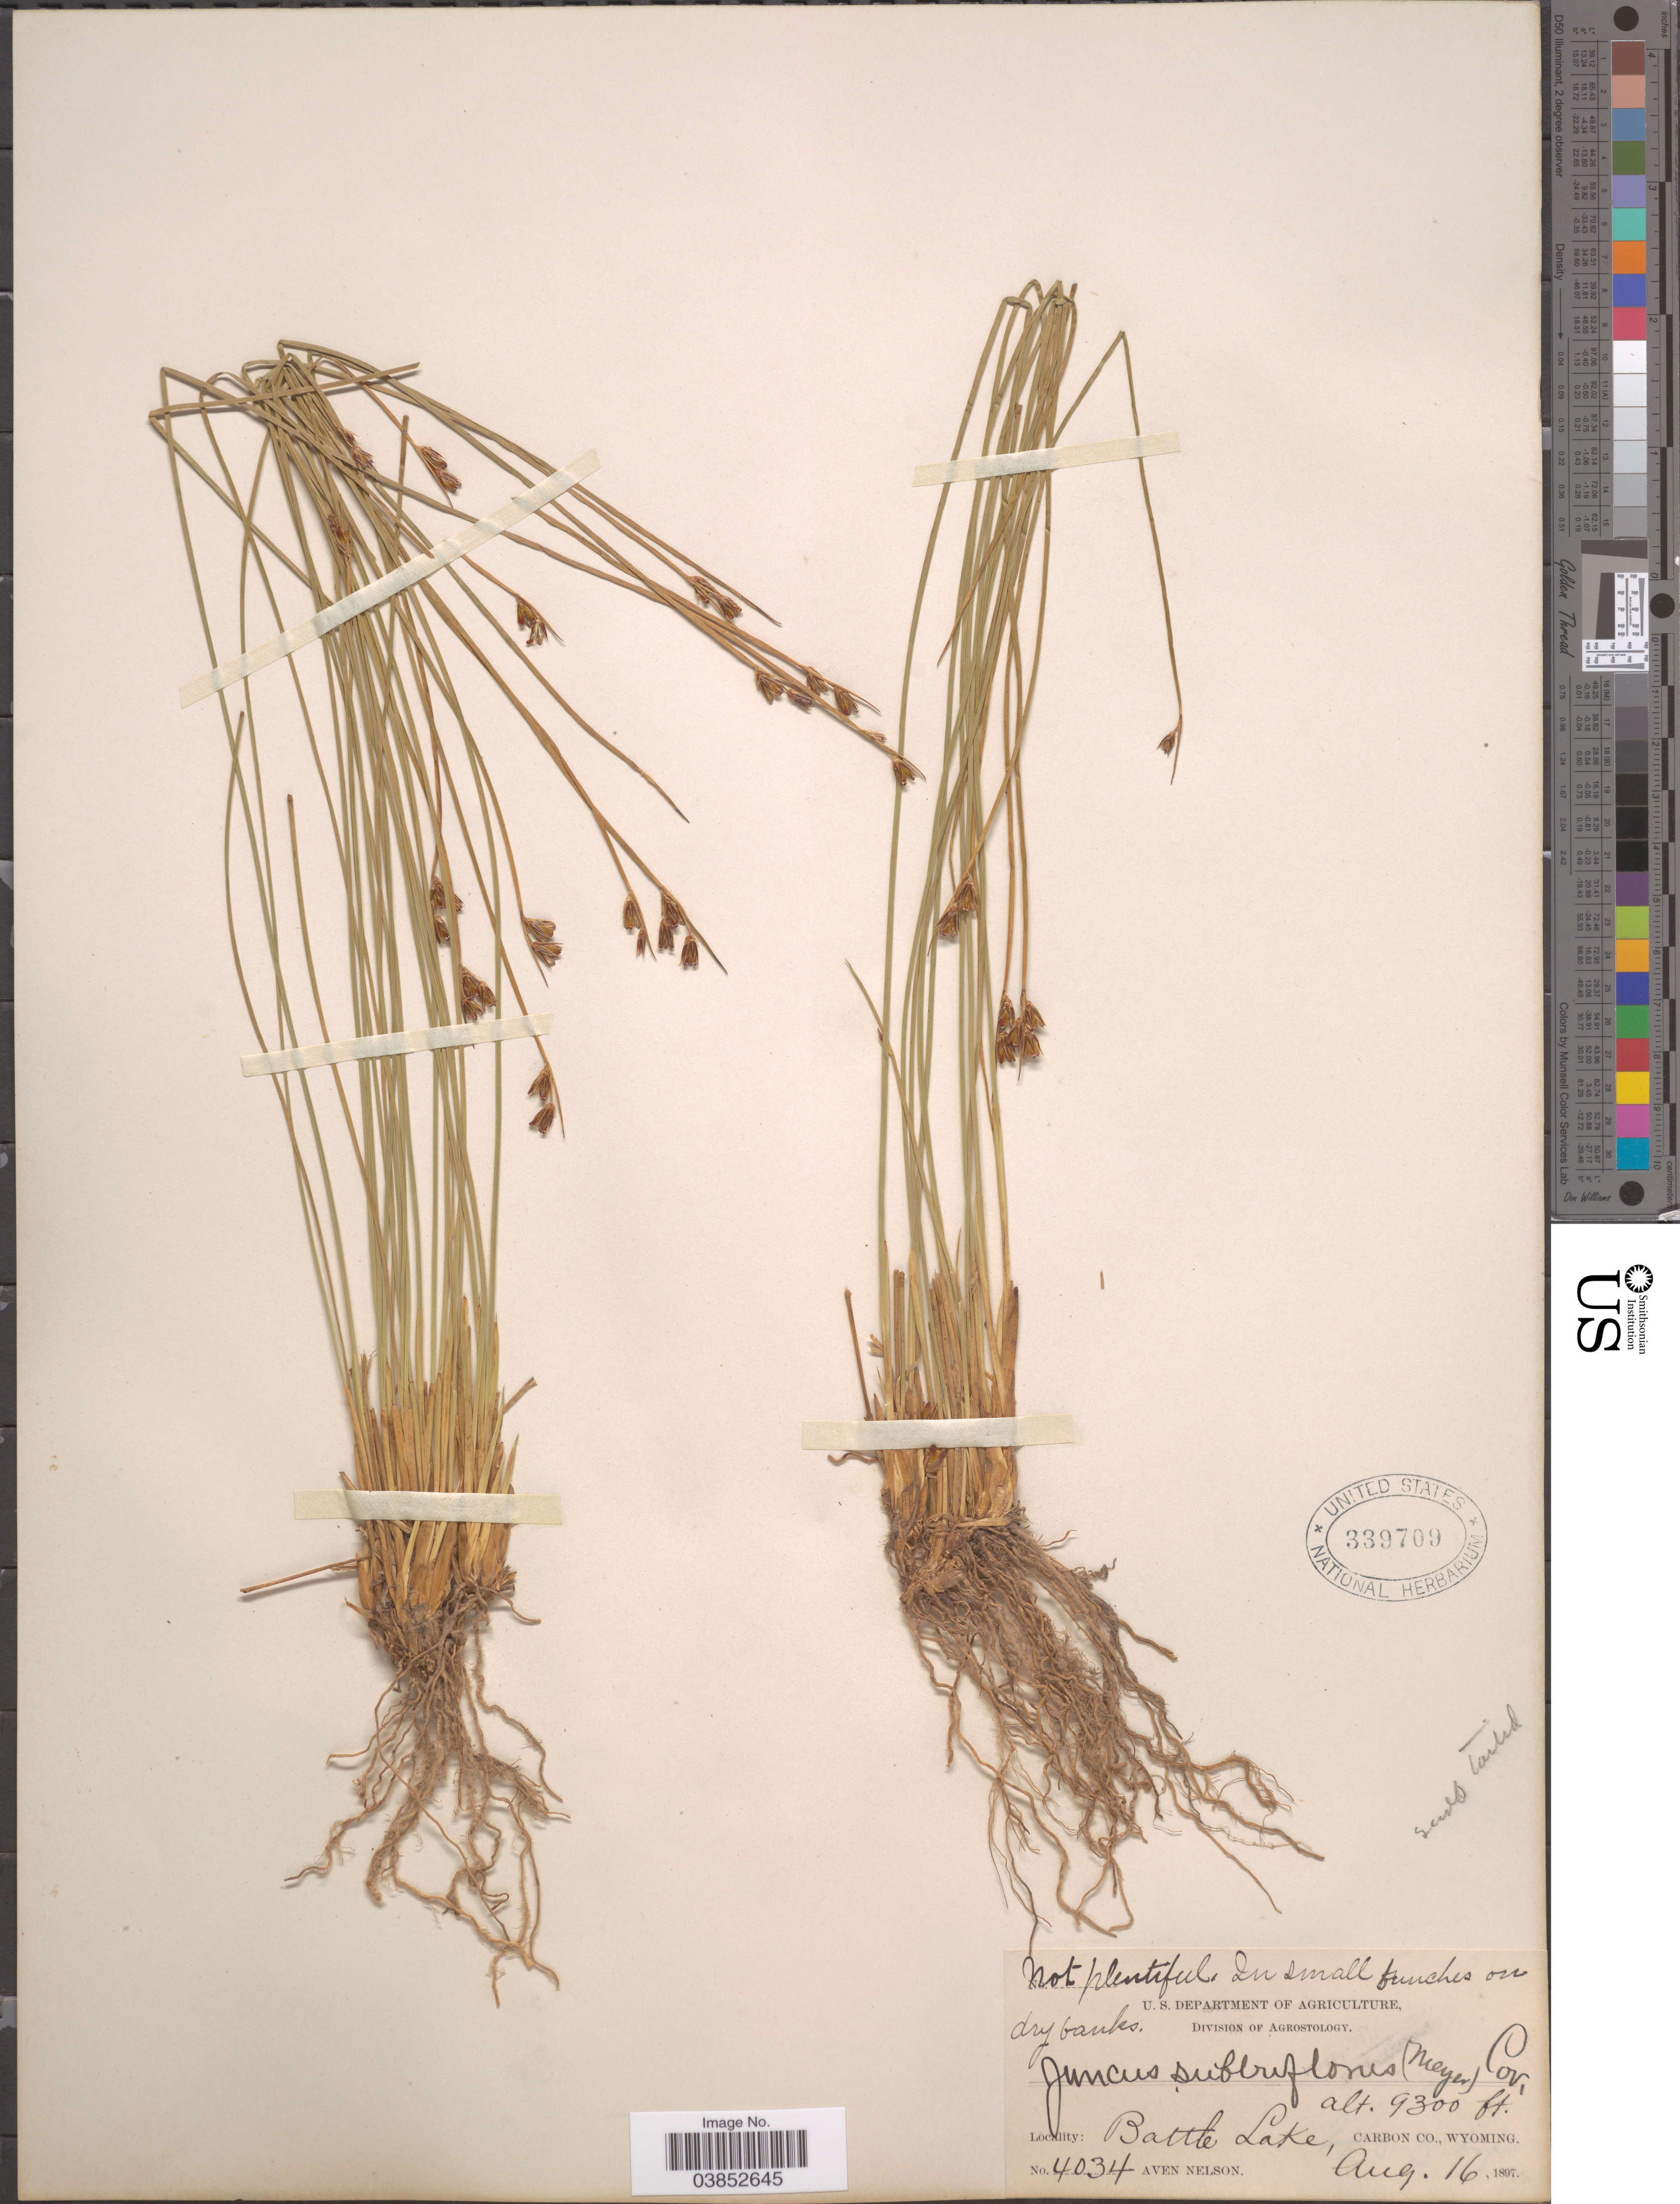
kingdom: Plantae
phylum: Tracheophyta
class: Liliopsida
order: Poales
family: Juncaceae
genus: Juncus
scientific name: Juncus drummondii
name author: E. Mey.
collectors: A. Nelson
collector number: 4034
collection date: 1897-08-16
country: United States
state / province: Wyoming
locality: Battle Lake, Carbon Co.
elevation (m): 2835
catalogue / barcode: US 339709